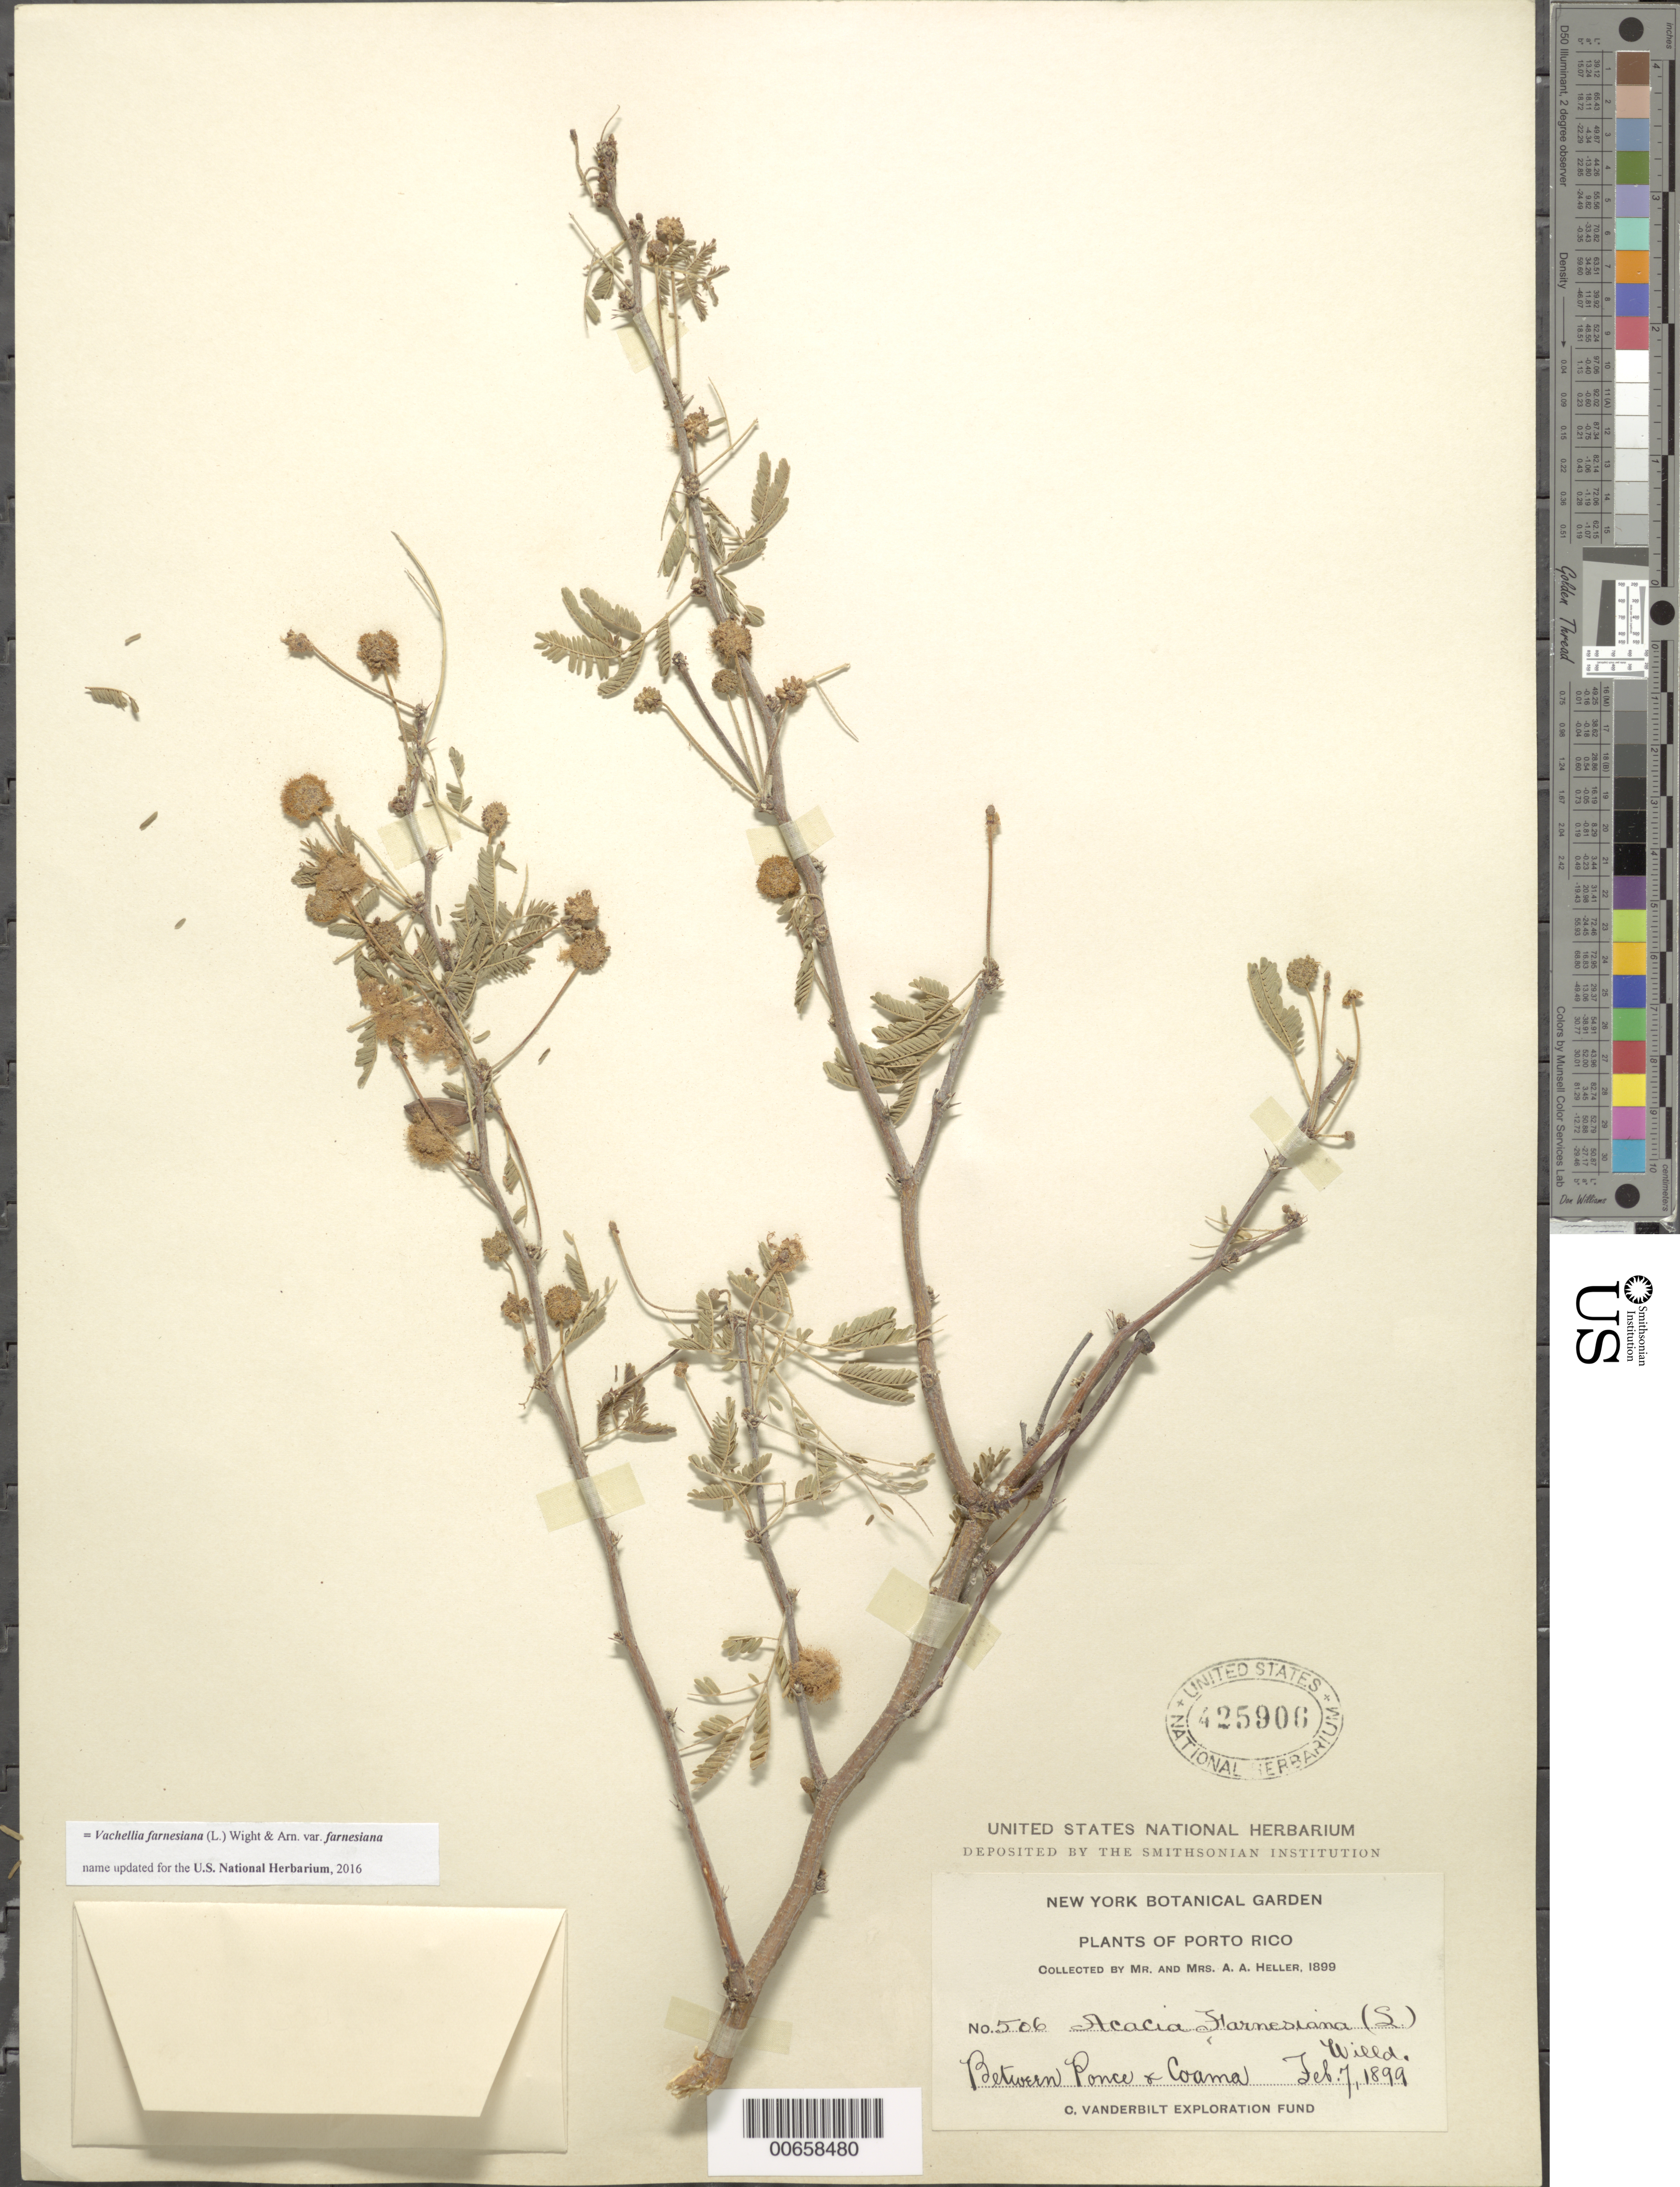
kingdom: Plantae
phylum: Tracheophyta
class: Magnoliopsida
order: Fabales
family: Fabaceae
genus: Vachellia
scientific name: Vachellia farnesiana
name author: (L.) Wight & Arn.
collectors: A. A. Heller & -- Heller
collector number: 506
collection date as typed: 07 Feb 1899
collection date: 1899-02-07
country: Puerto Rico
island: Greater Antilles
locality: Ponce & Coamo, btw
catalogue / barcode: US 425906